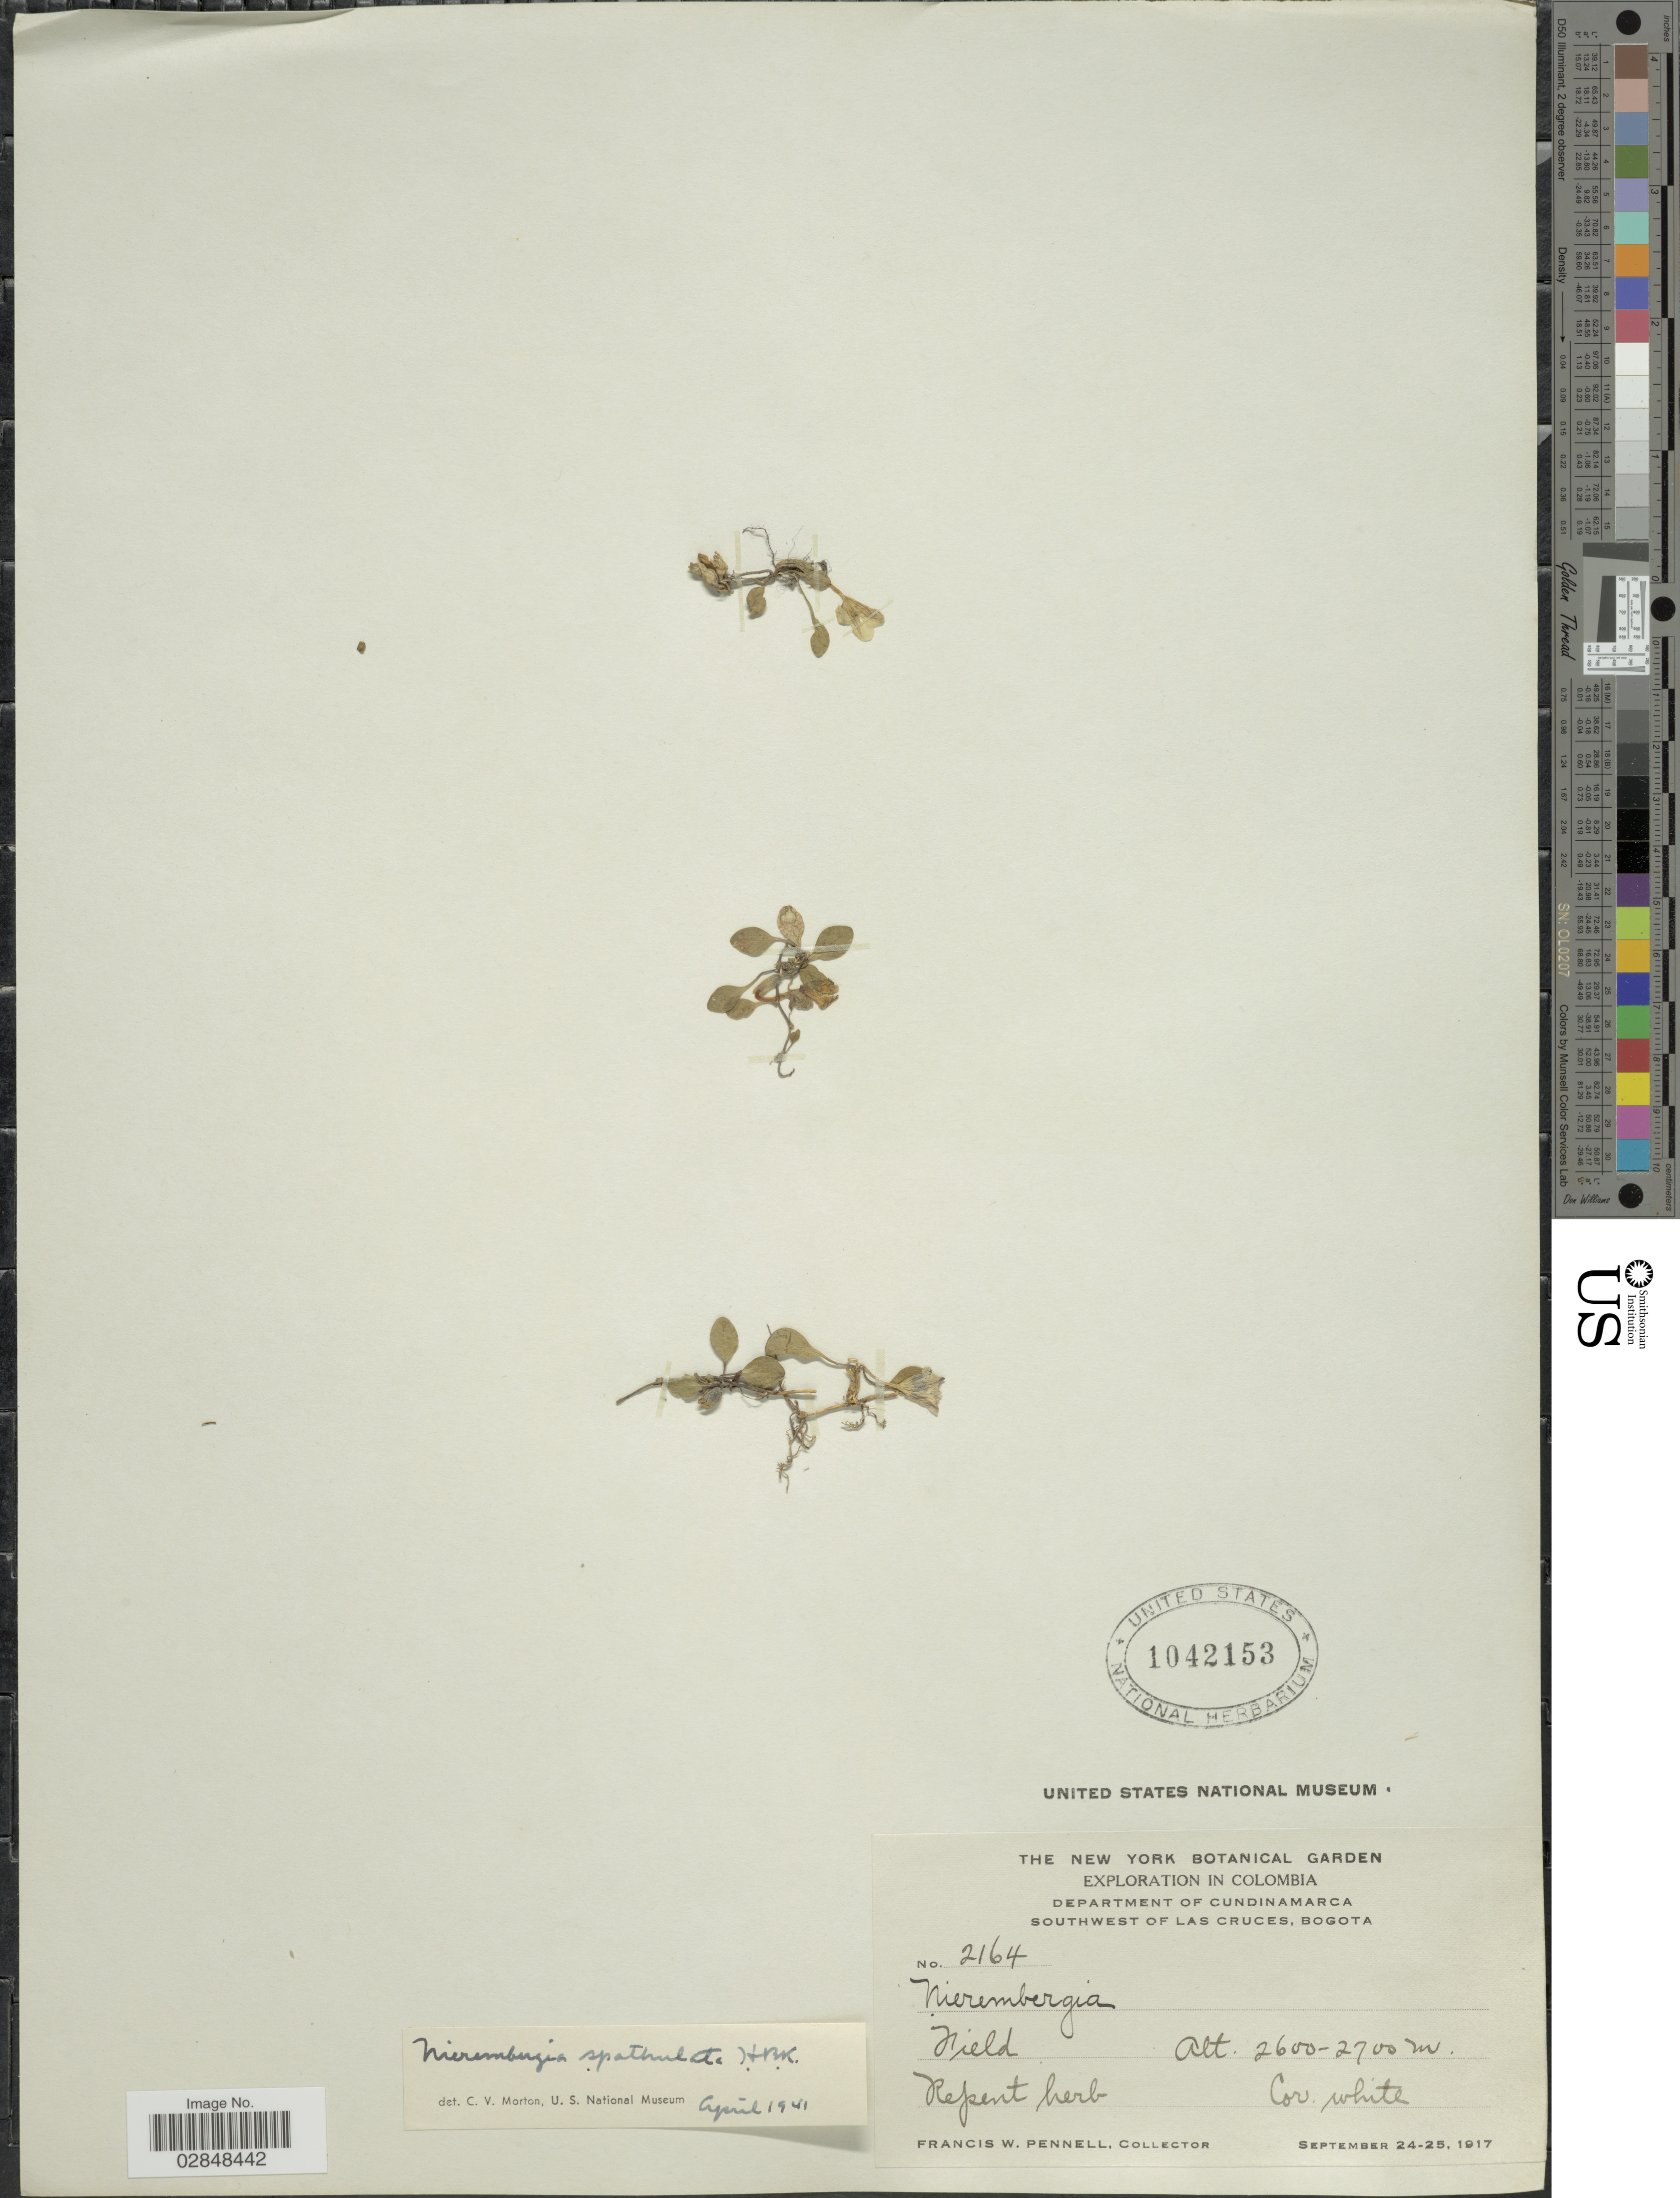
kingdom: Plantae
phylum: Tracheophyta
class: Magnoliopsida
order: Solanales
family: Solanaceae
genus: Nierembergia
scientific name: Nierembergia spathulata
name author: Kunth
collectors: F. W. Pennell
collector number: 2164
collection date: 1917-09-24/1917-09-25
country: Colombia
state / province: Cundinamarca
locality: Department of Cundinamarca. Southwest of Las Cruces, Bogota.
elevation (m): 2600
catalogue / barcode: US 1042153